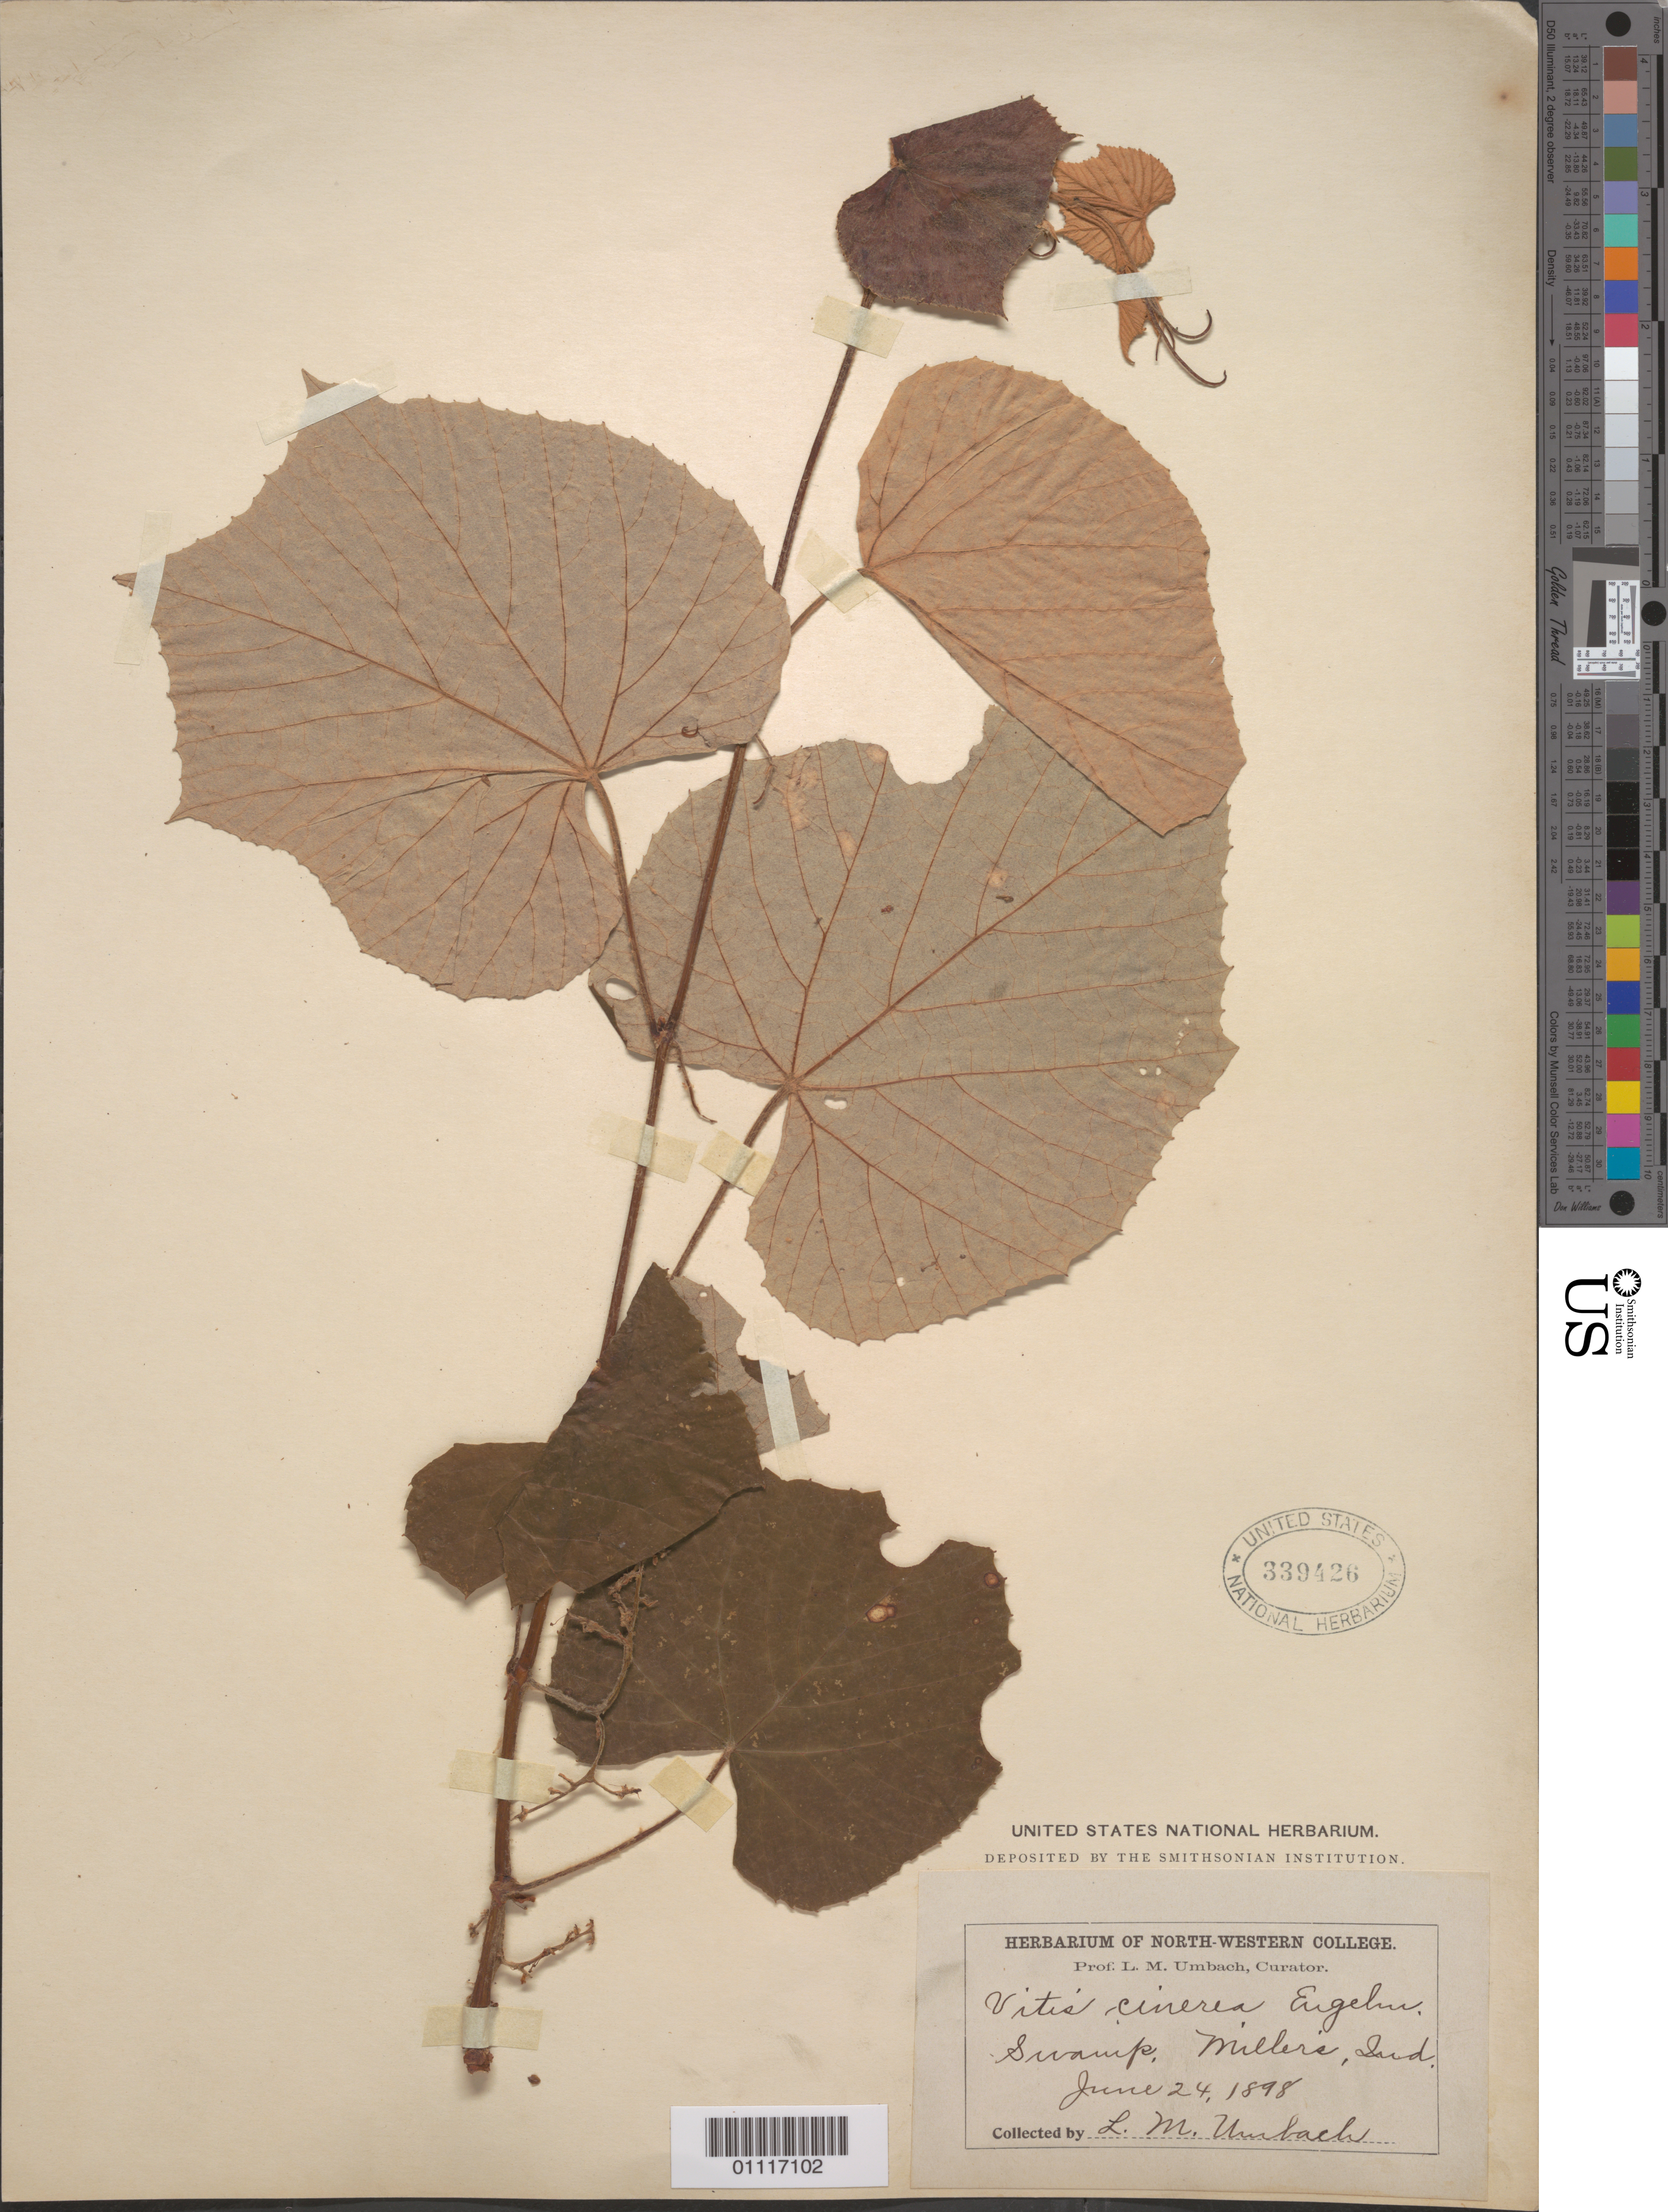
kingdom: Plantae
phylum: Tracheophyta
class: Magnoliopsida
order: Vitales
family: Vitaceae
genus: Vitis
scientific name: Vitis cinerea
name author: (Engelm.) Millardet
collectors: L. M. Umbach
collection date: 1898-06-24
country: United States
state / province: Indiana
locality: Swamp, Millers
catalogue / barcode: US 339426